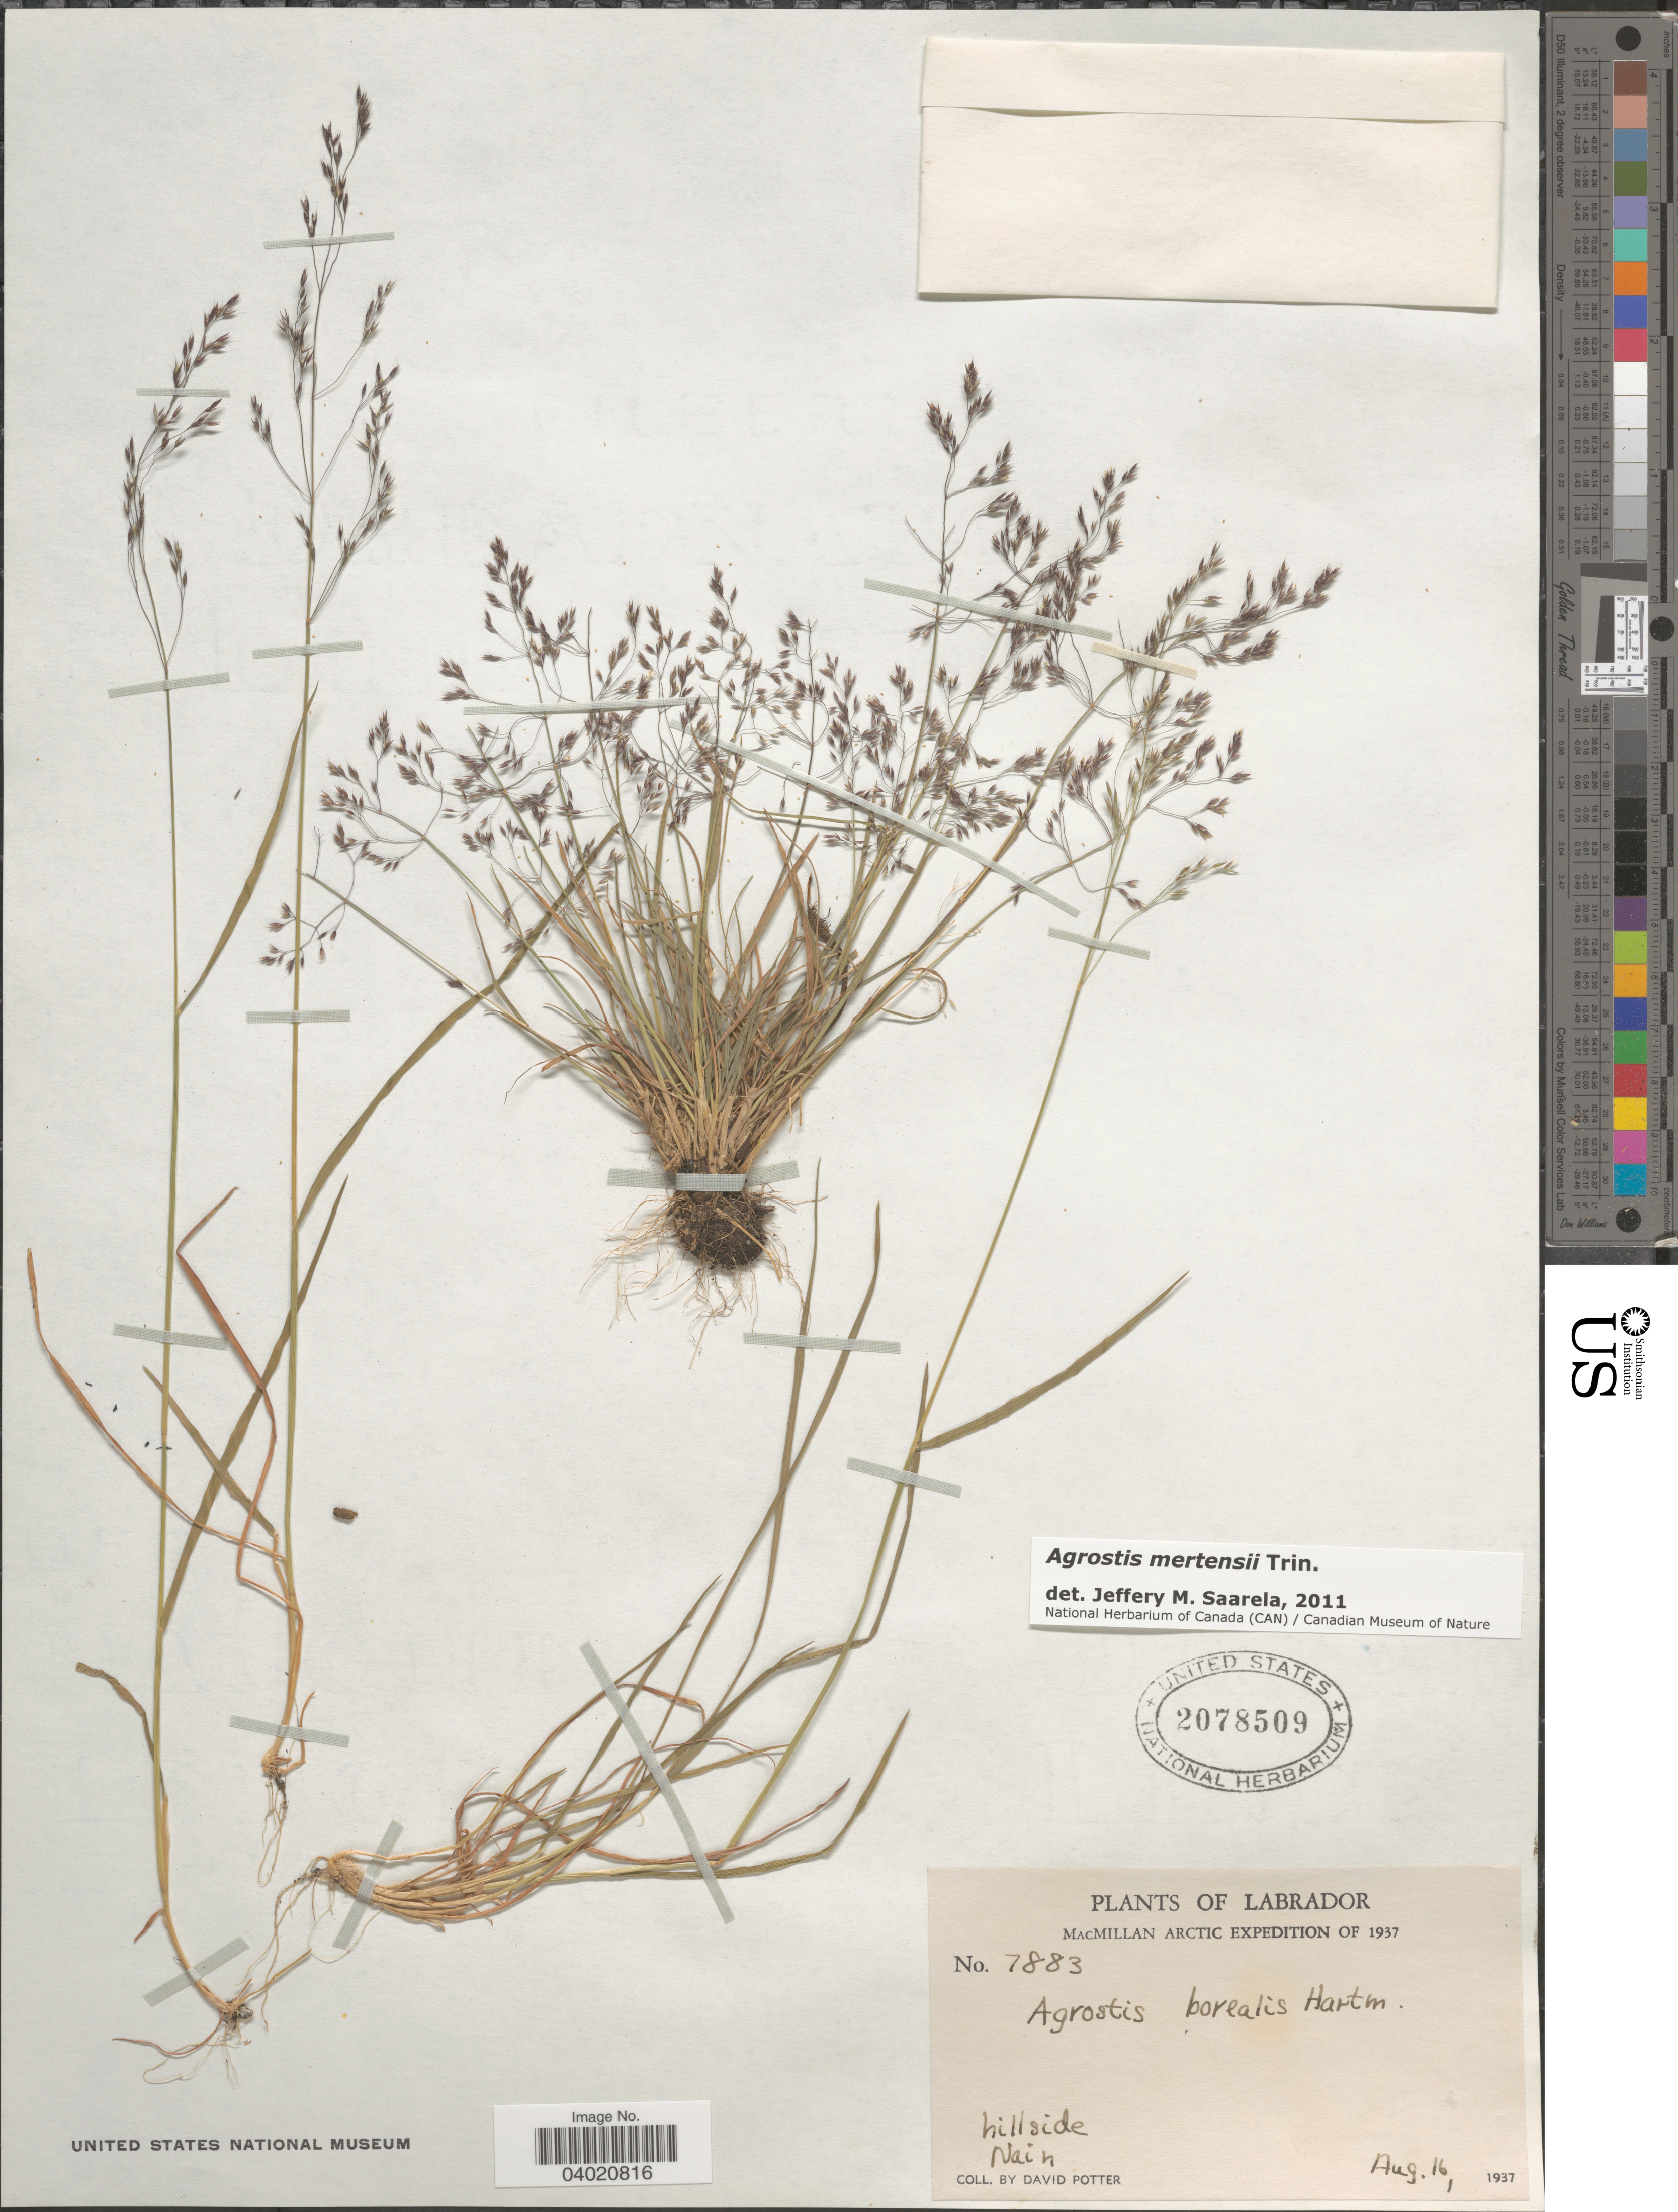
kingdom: Plantae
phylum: Tracheophyta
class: Liliopsida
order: Poales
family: Poaceae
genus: Agrostis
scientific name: Agrostis mertensii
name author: Trin.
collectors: D. Potter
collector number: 7883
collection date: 1937-08-16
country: Canada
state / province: Newfoundland and Labrador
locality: Labrador. Hillside. Nain.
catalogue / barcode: US 2078509